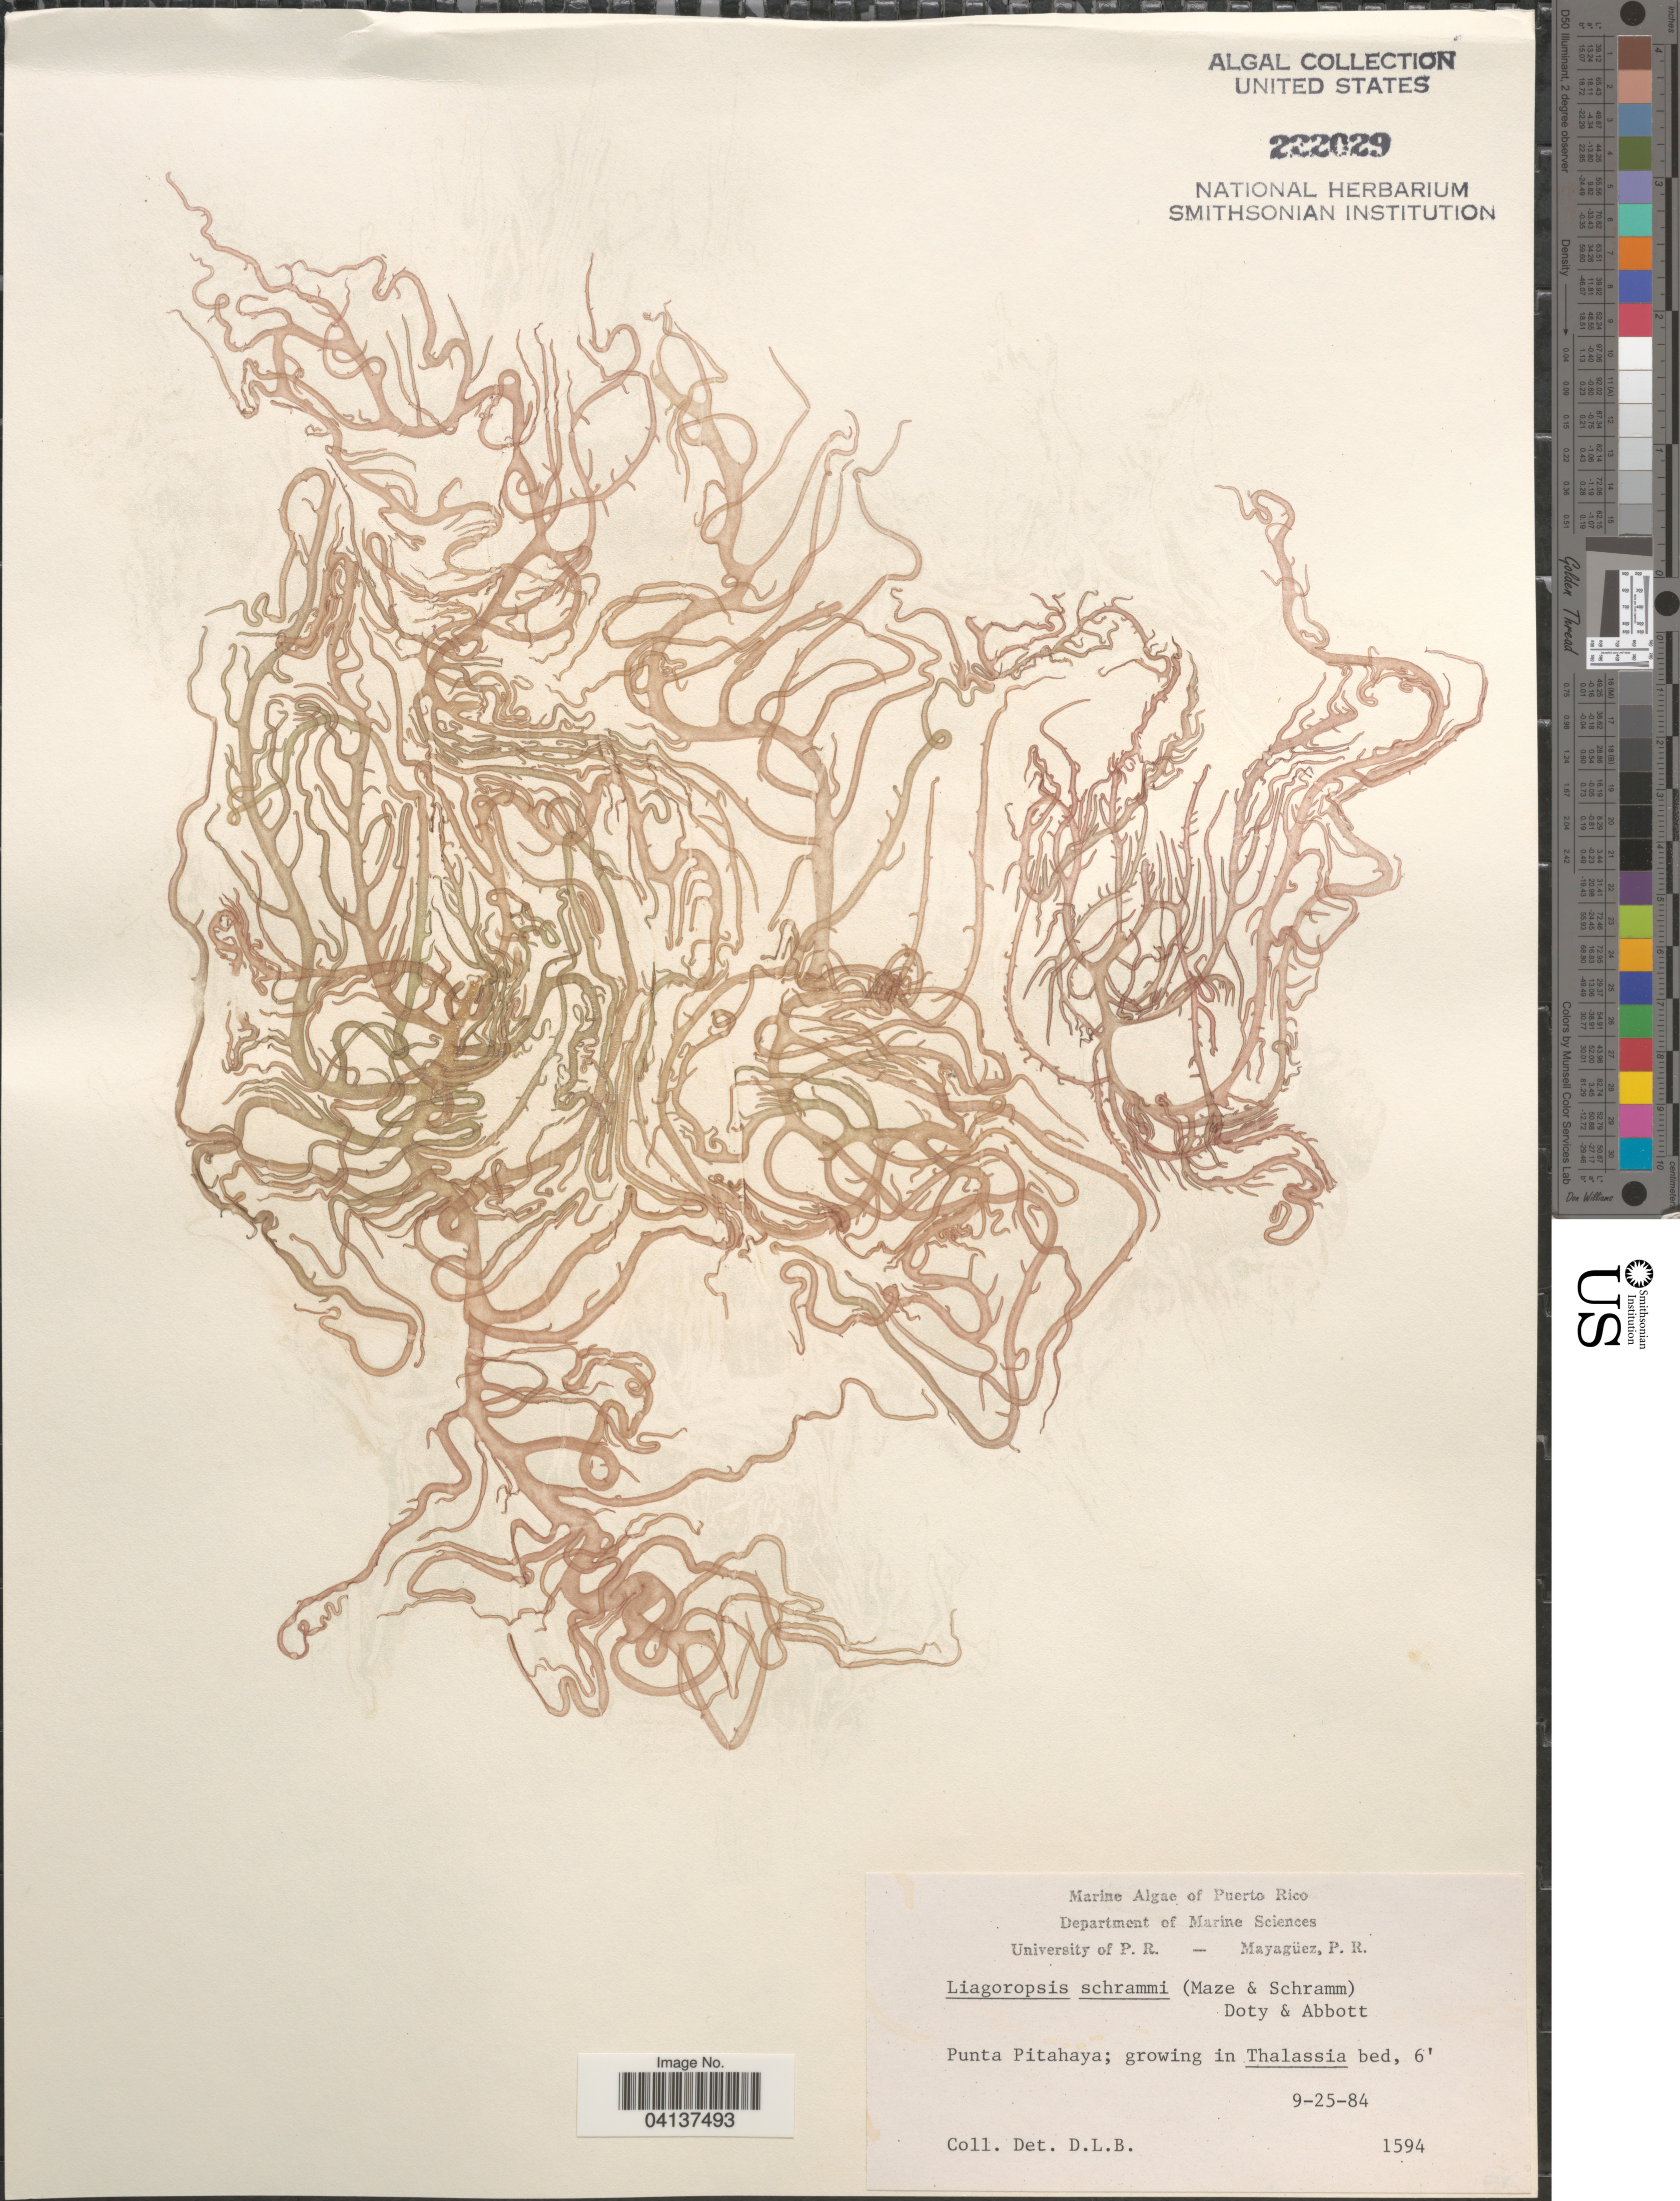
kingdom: Plantae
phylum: Rhodophyta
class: Florideophyceae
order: Nemaliales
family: Liagoraceae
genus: Liagoropsis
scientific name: Liagoropsis schrammii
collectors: D. L. B.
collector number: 1594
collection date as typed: Transcribed d/m/y: 25/9/84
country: Puerto Rico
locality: Punta Pitahaya.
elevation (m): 2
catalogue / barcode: US 222029